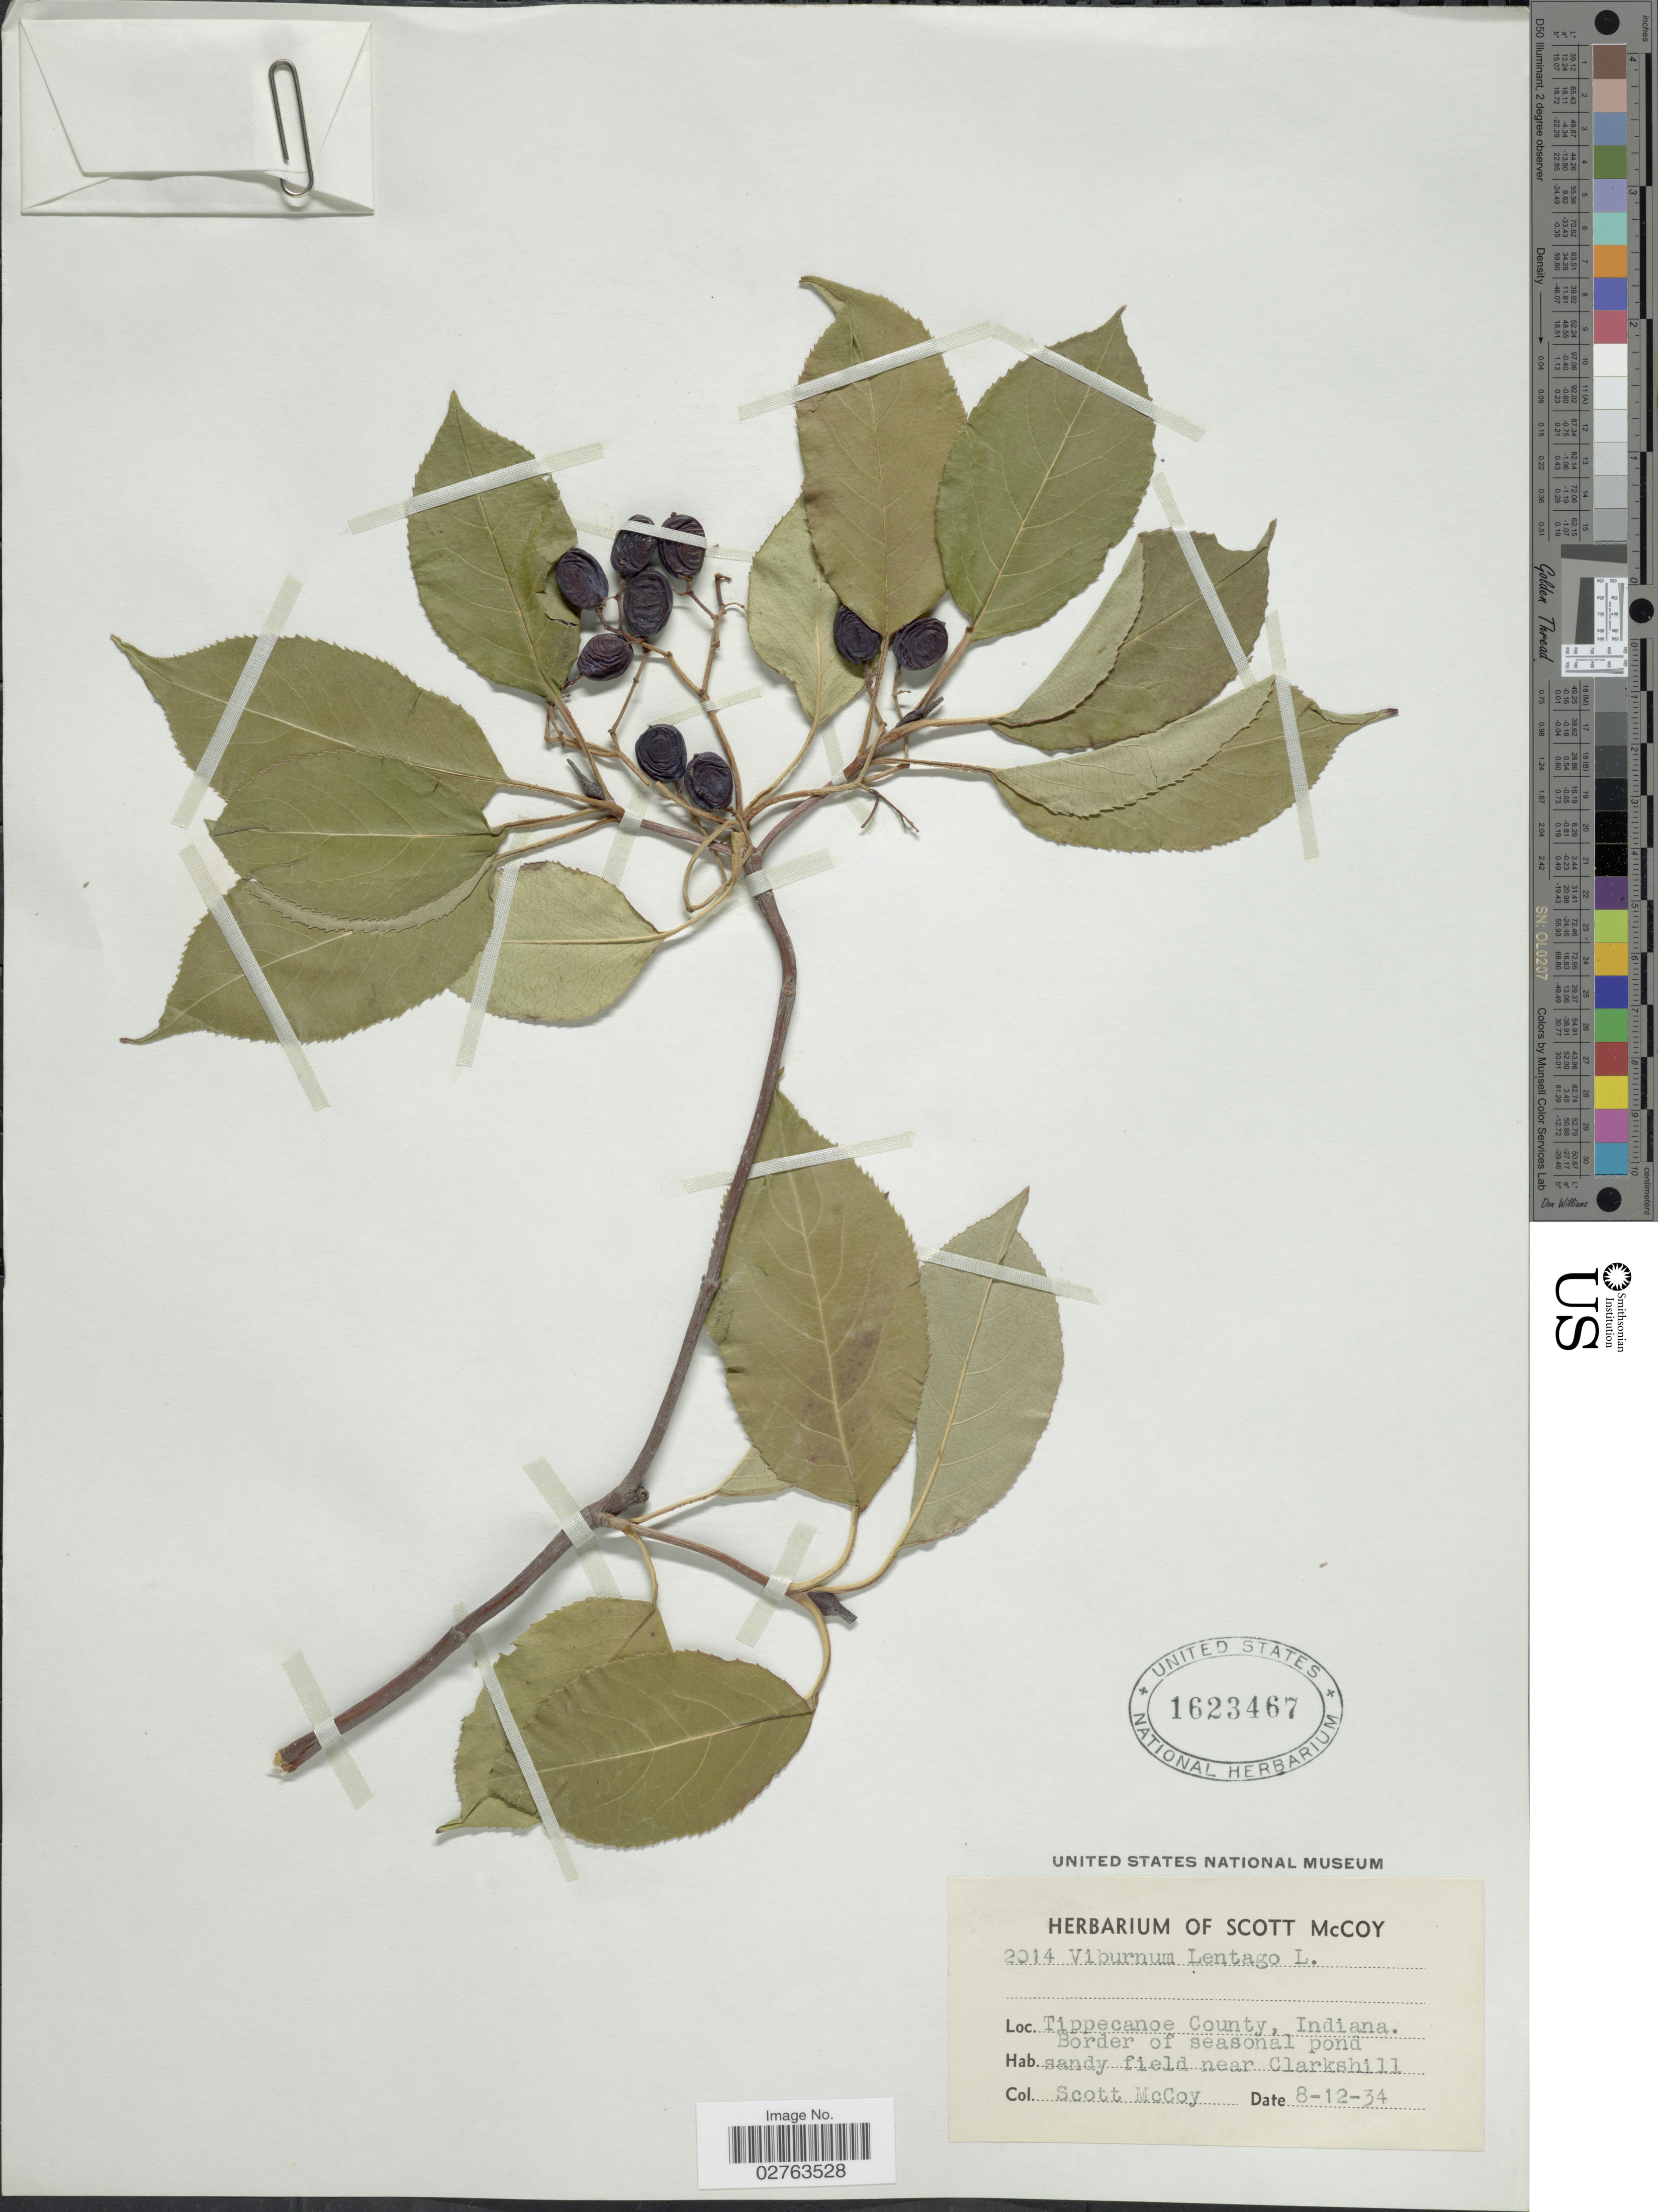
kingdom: Plantae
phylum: Tracheophyta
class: Magnoliopsida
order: Dipsacales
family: Viburnaceae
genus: Viburnum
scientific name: Viburnum lentago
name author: L.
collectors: S. McCoy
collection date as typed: Transcribed d/m/y: 12/8/34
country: United States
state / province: Indiana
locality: Tippecanoe County. Border of seasonal pond. Sandy field near Clarkshill.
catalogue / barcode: US 1623467